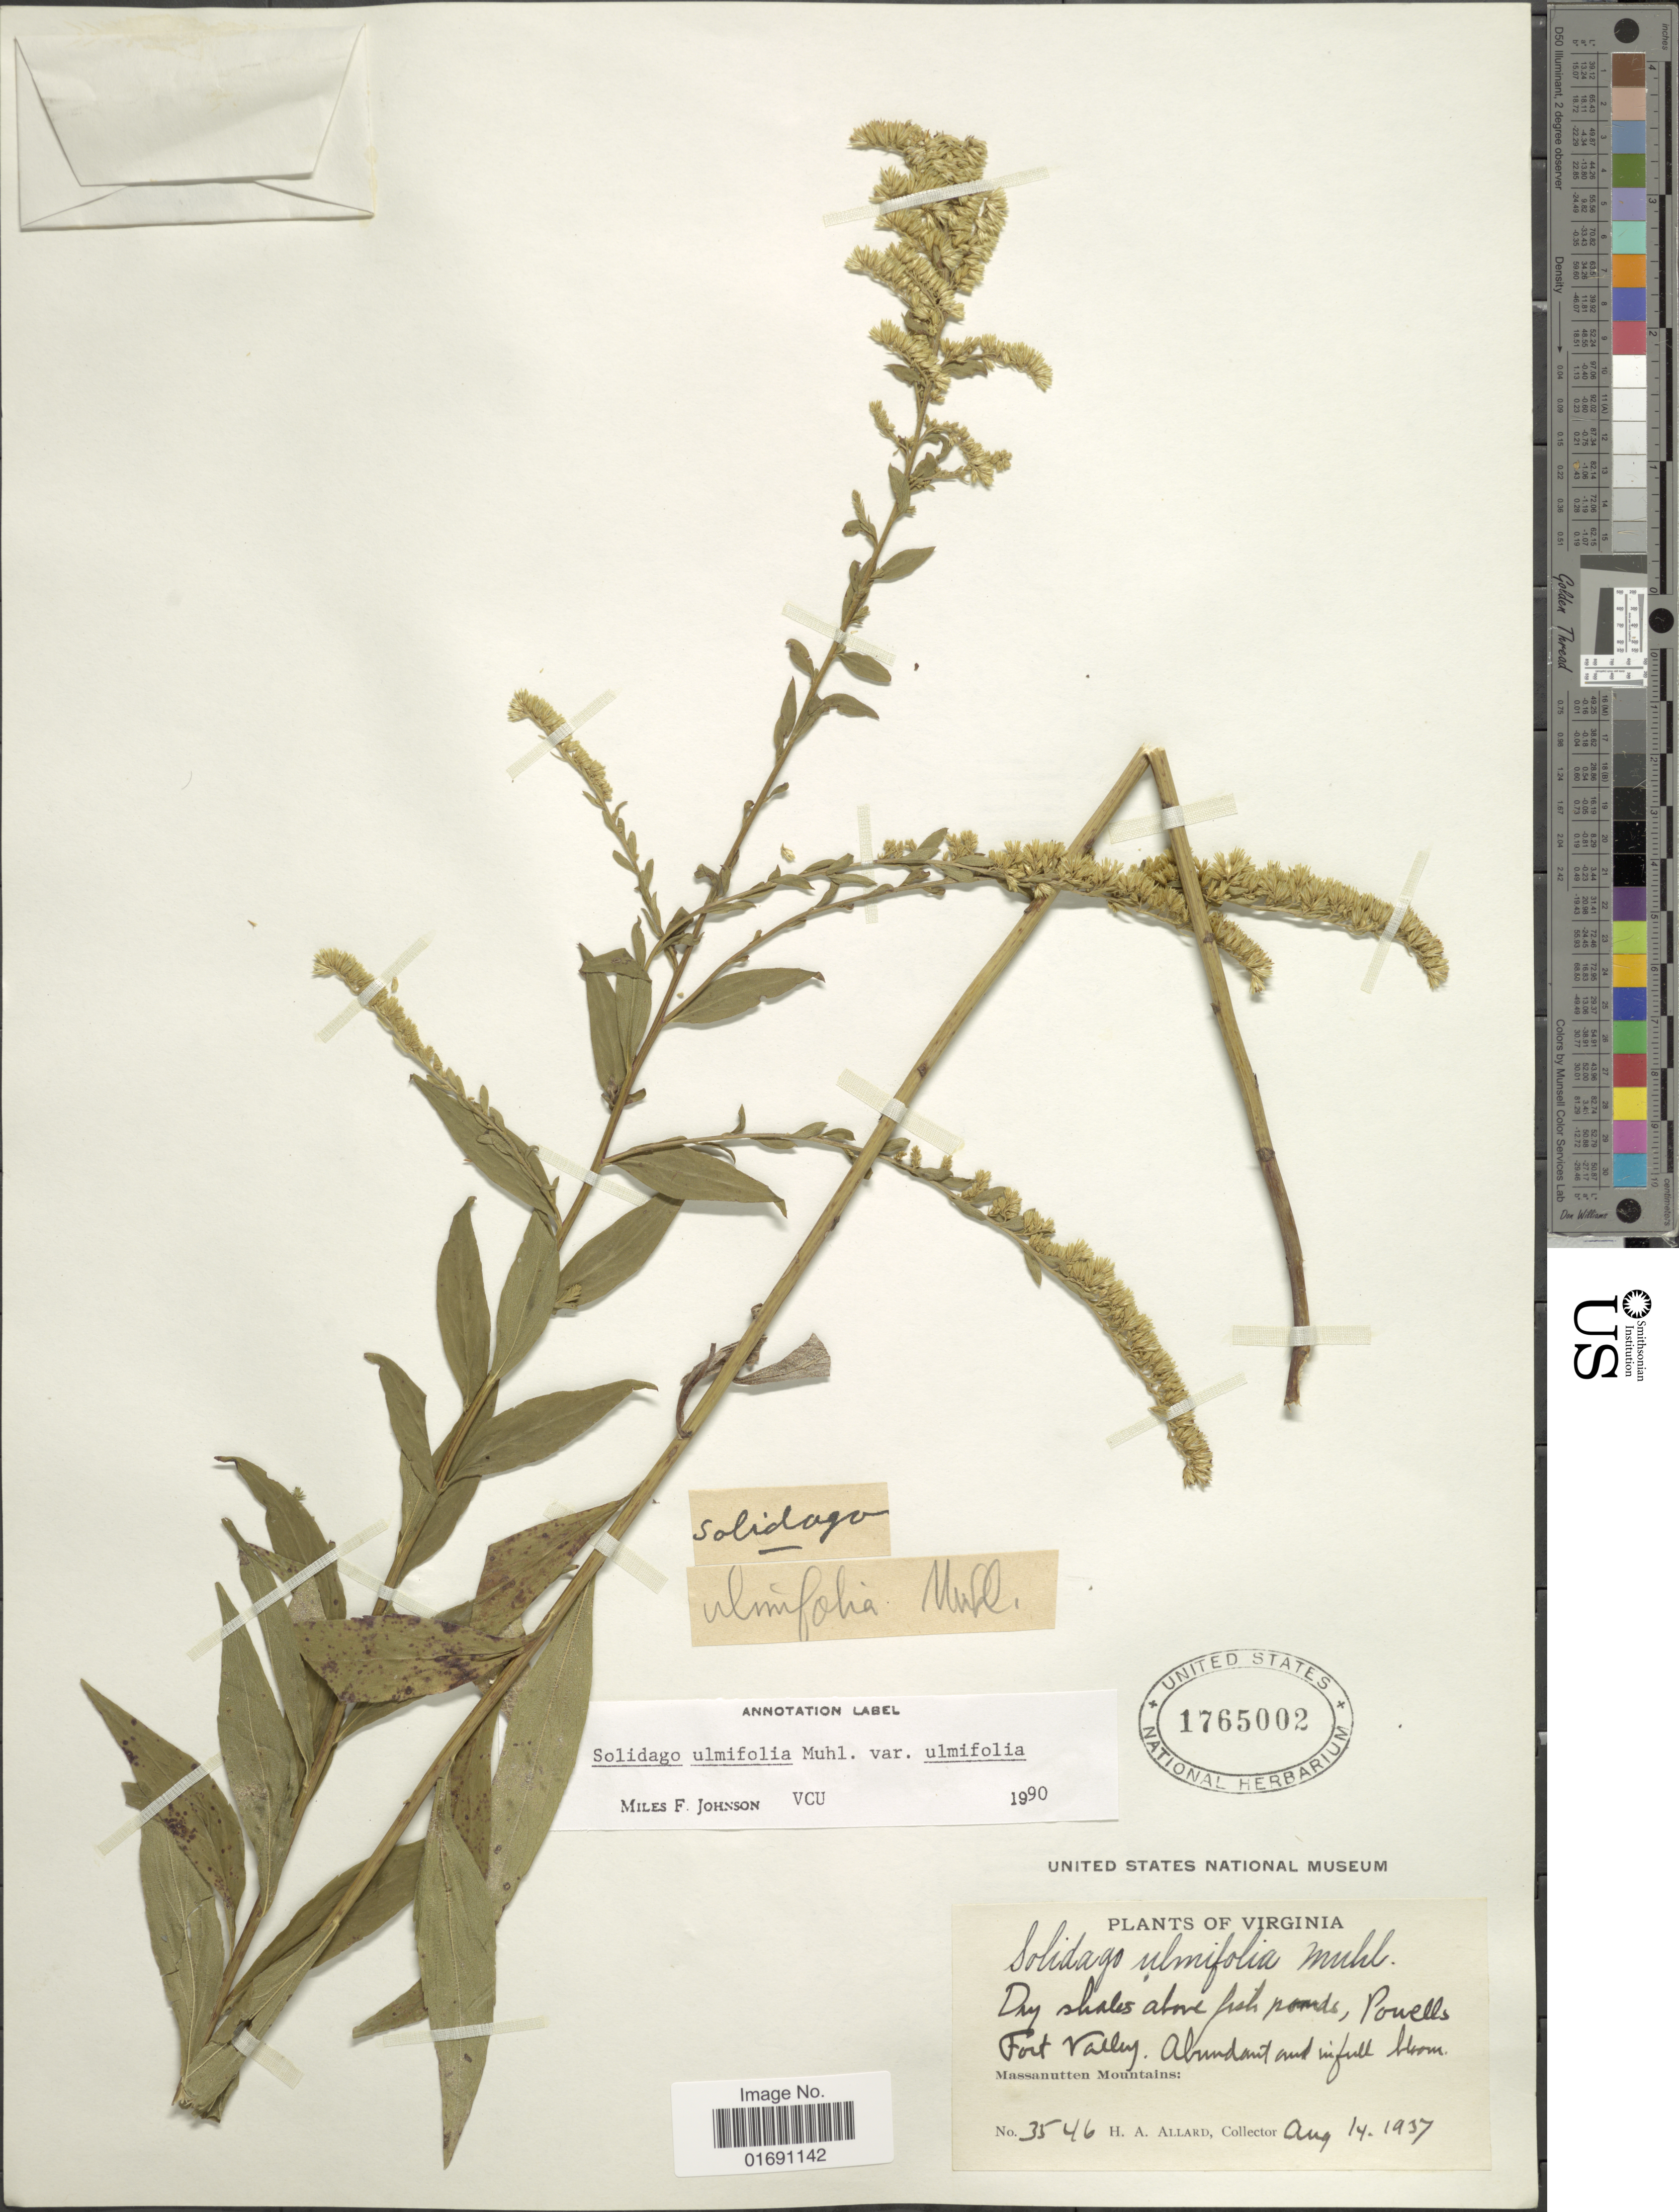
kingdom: Plantae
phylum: Tracheophyta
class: Magnoliopsida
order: Asterales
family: Asteraceae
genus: Solidago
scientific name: Solidago ulmifolia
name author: Muhl. ex Willd.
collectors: H. A. Allard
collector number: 3546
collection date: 1937-08-14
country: United States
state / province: Virginia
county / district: Shenandoah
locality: Dry shales above fish ponds, Powlls Fort Valley. Abundant and in full bloom, Massanutten Mountains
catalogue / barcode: US 1765002